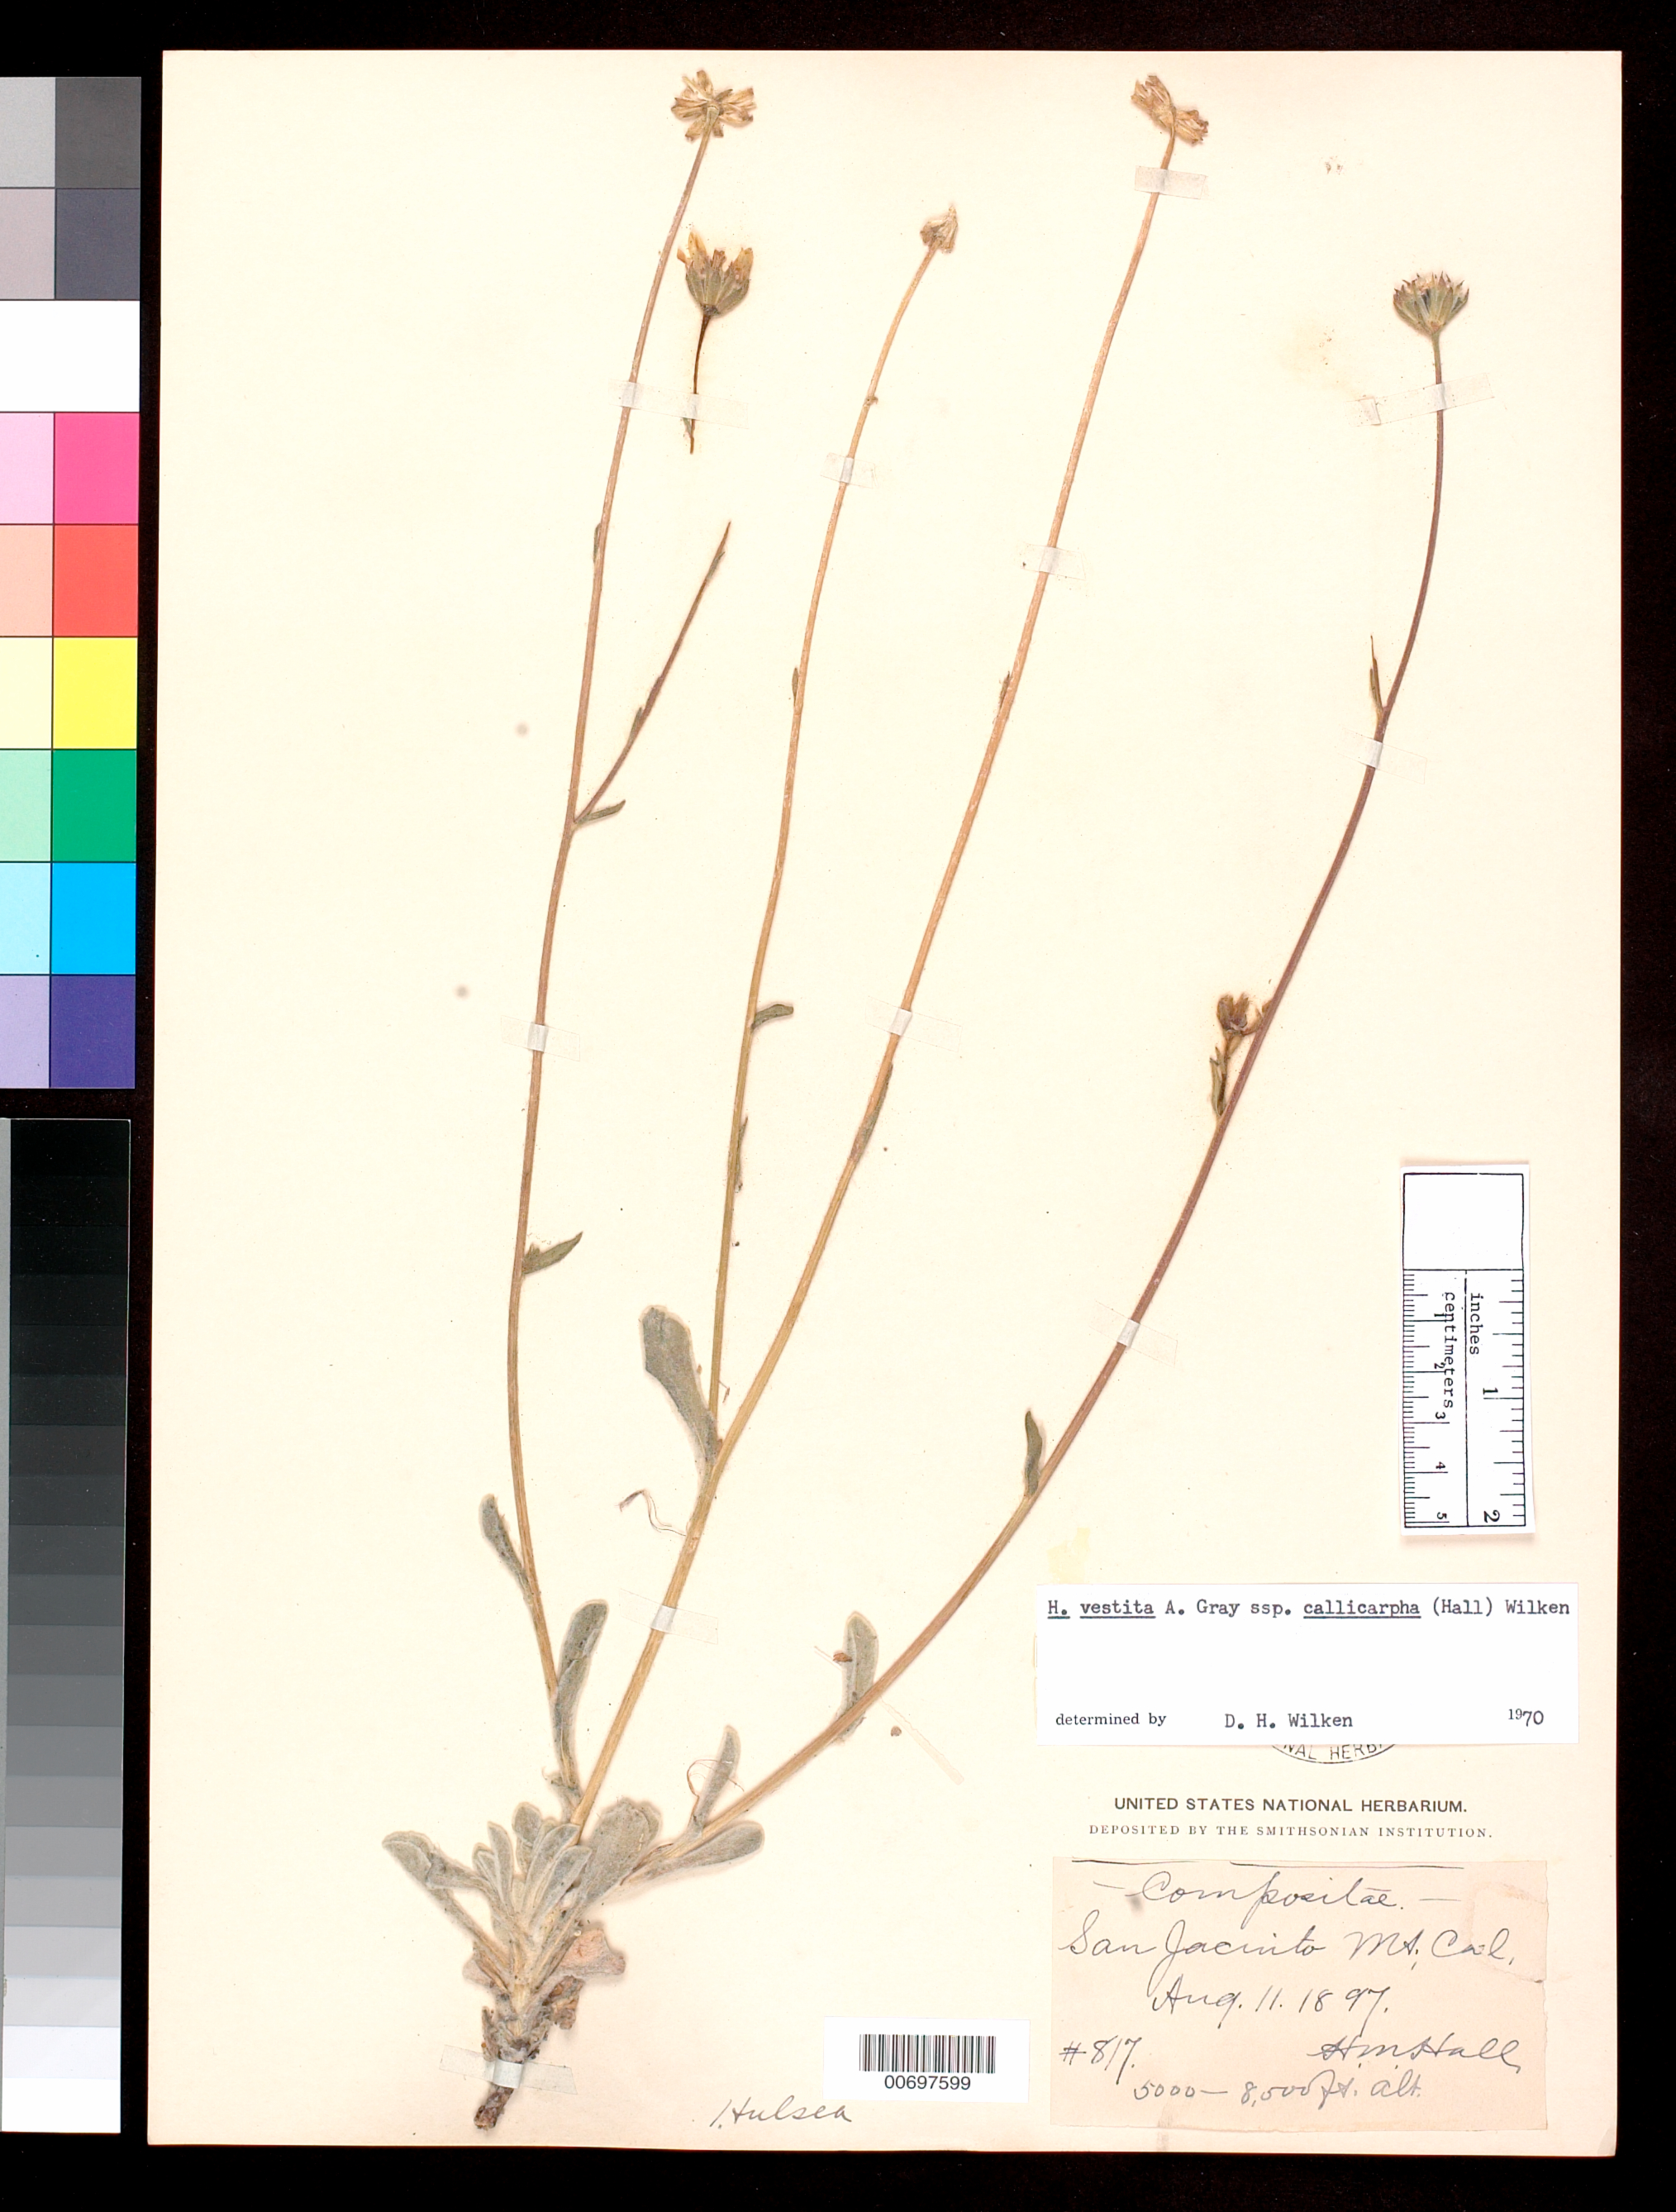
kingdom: Plantae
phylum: Tracheophyta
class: Magnoliopsida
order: Asterales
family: Asteraceae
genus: Hulsea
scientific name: Hulsea vestita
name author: A. Gray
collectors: H. M. Hall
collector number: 817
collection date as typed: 11 Aug 1897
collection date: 1897-08-11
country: United States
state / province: California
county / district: Riverside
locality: San Jacinto Mt.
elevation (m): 1524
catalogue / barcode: US 314654